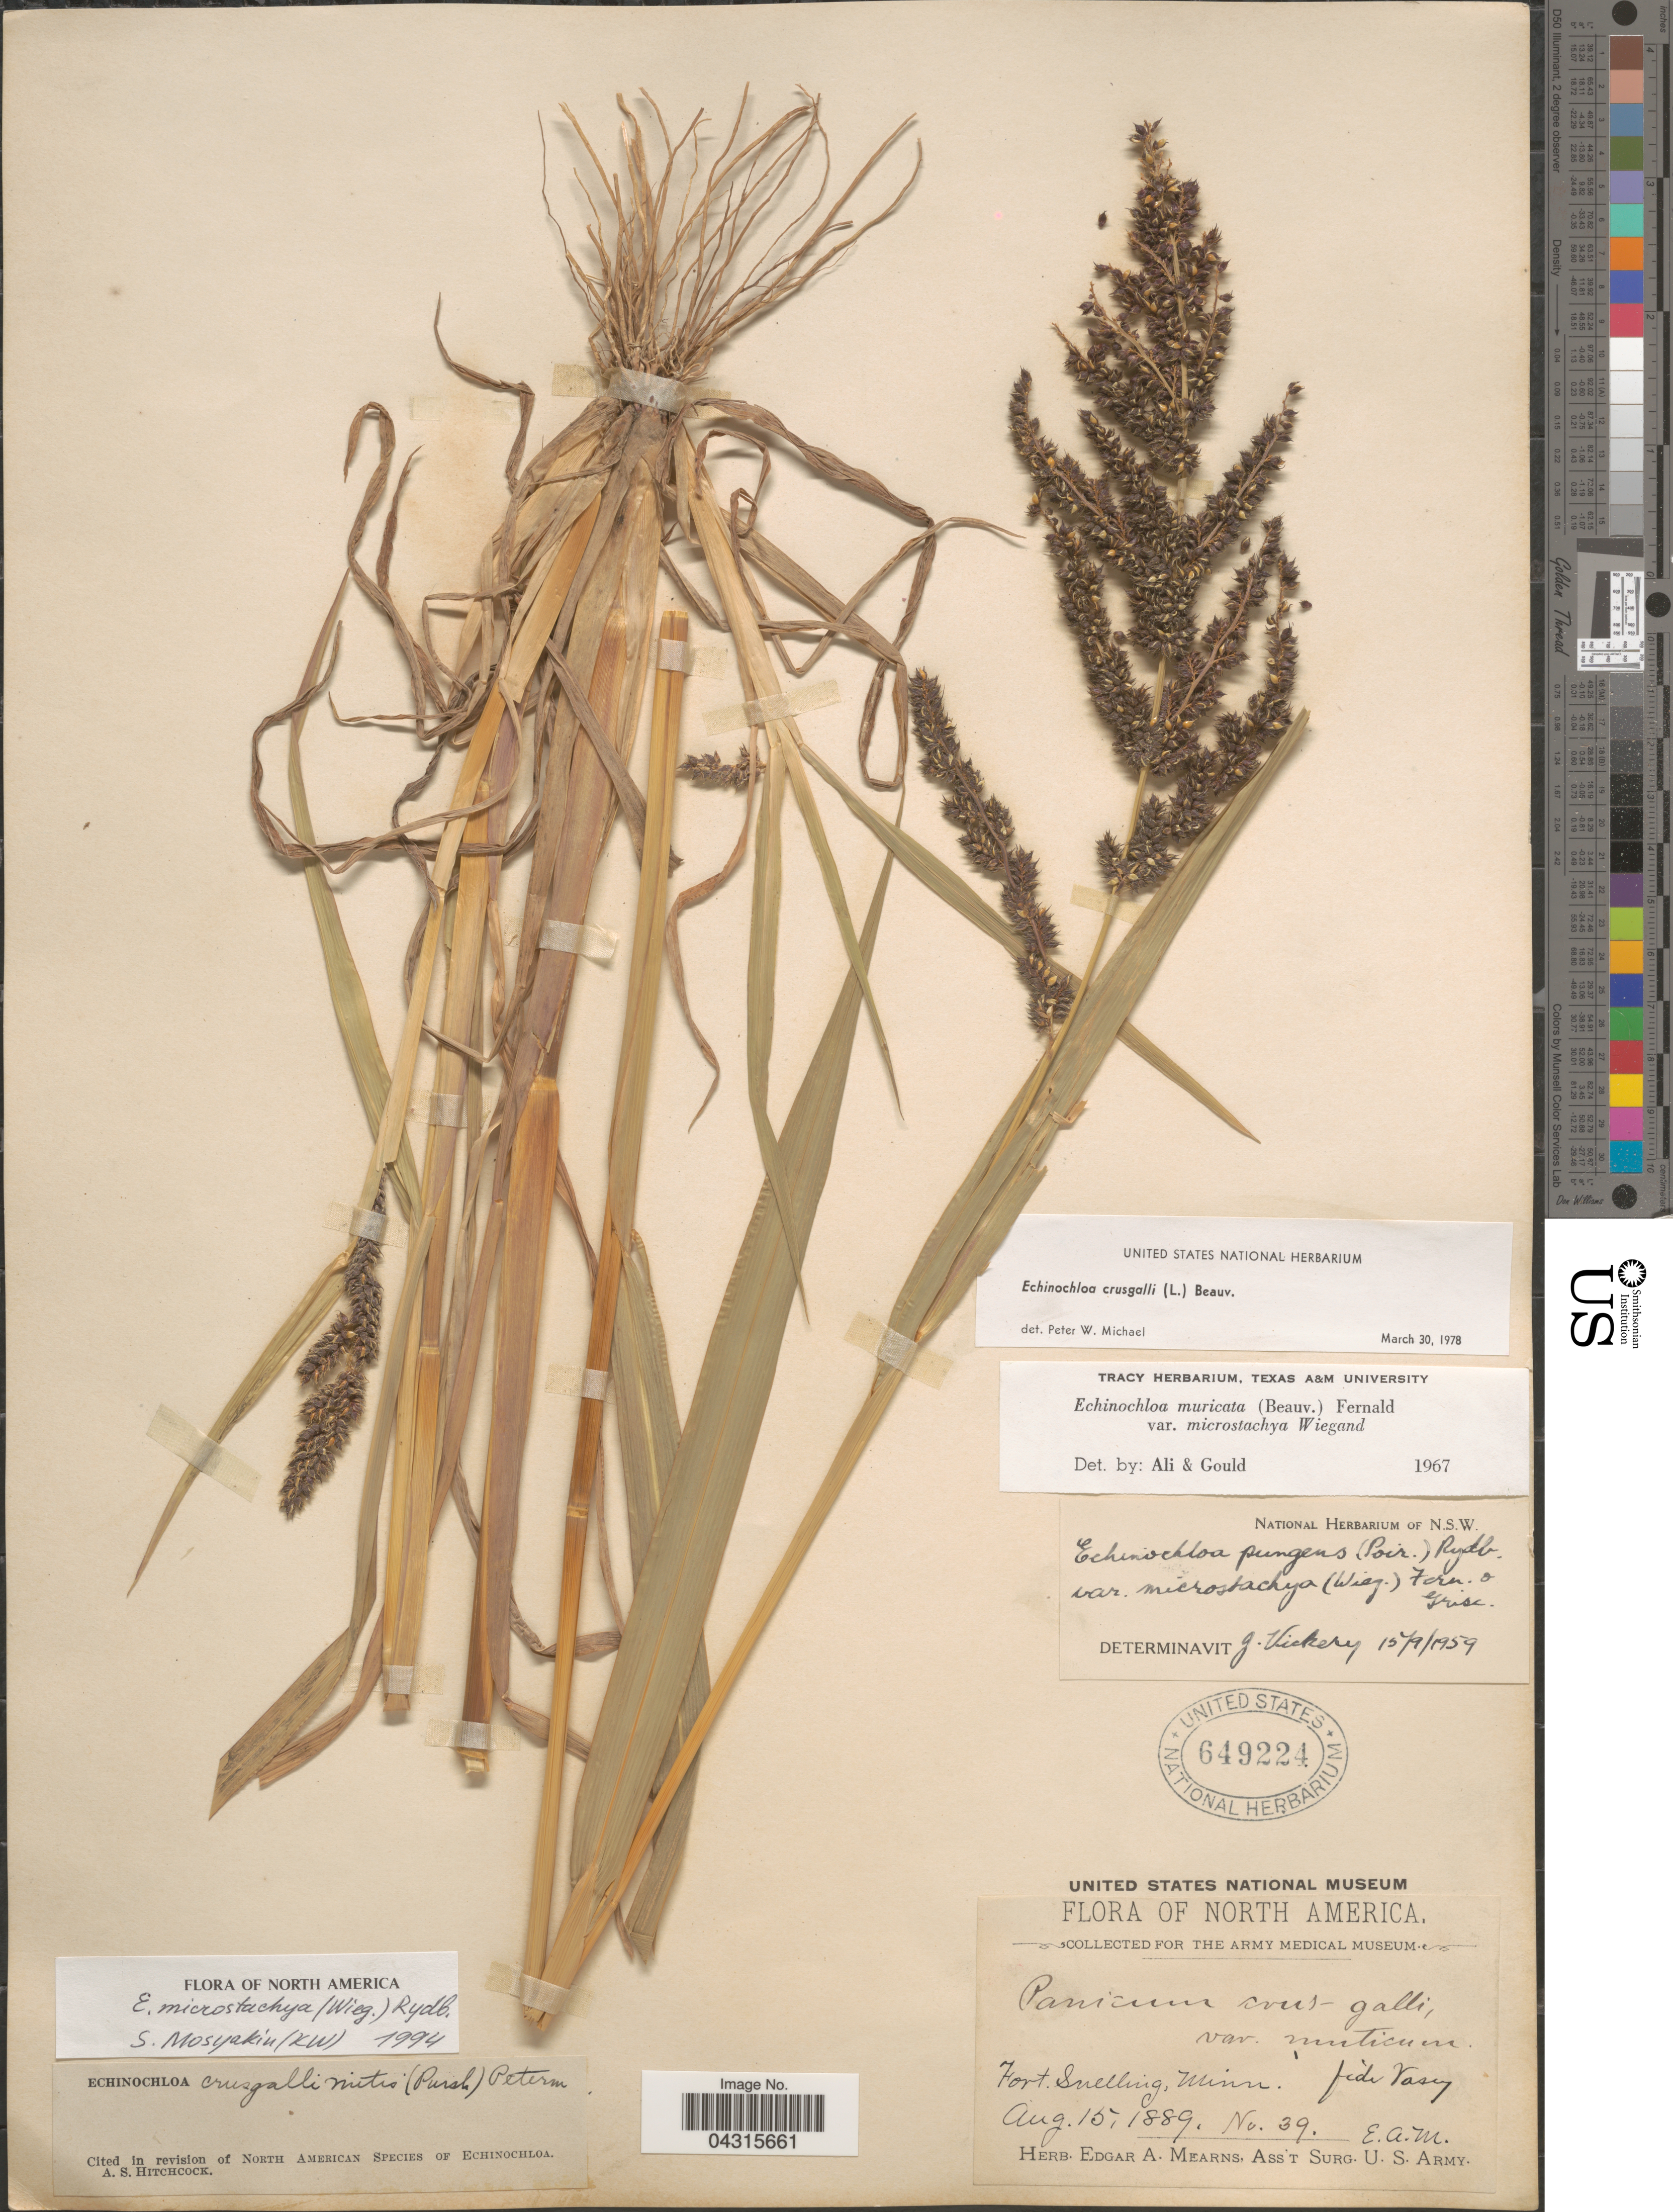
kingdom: Plantae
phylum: Tracheophyta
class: Liliopsida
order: Poales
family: Poaceae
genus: Echinochloa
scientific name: Echinochloa muricata var. microstachya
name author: Wiegand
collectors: E. A. Mearns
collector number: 39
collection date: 1889-08-15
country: United States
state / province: Minnesota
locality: Fort Snelling.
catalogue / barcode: US 649224